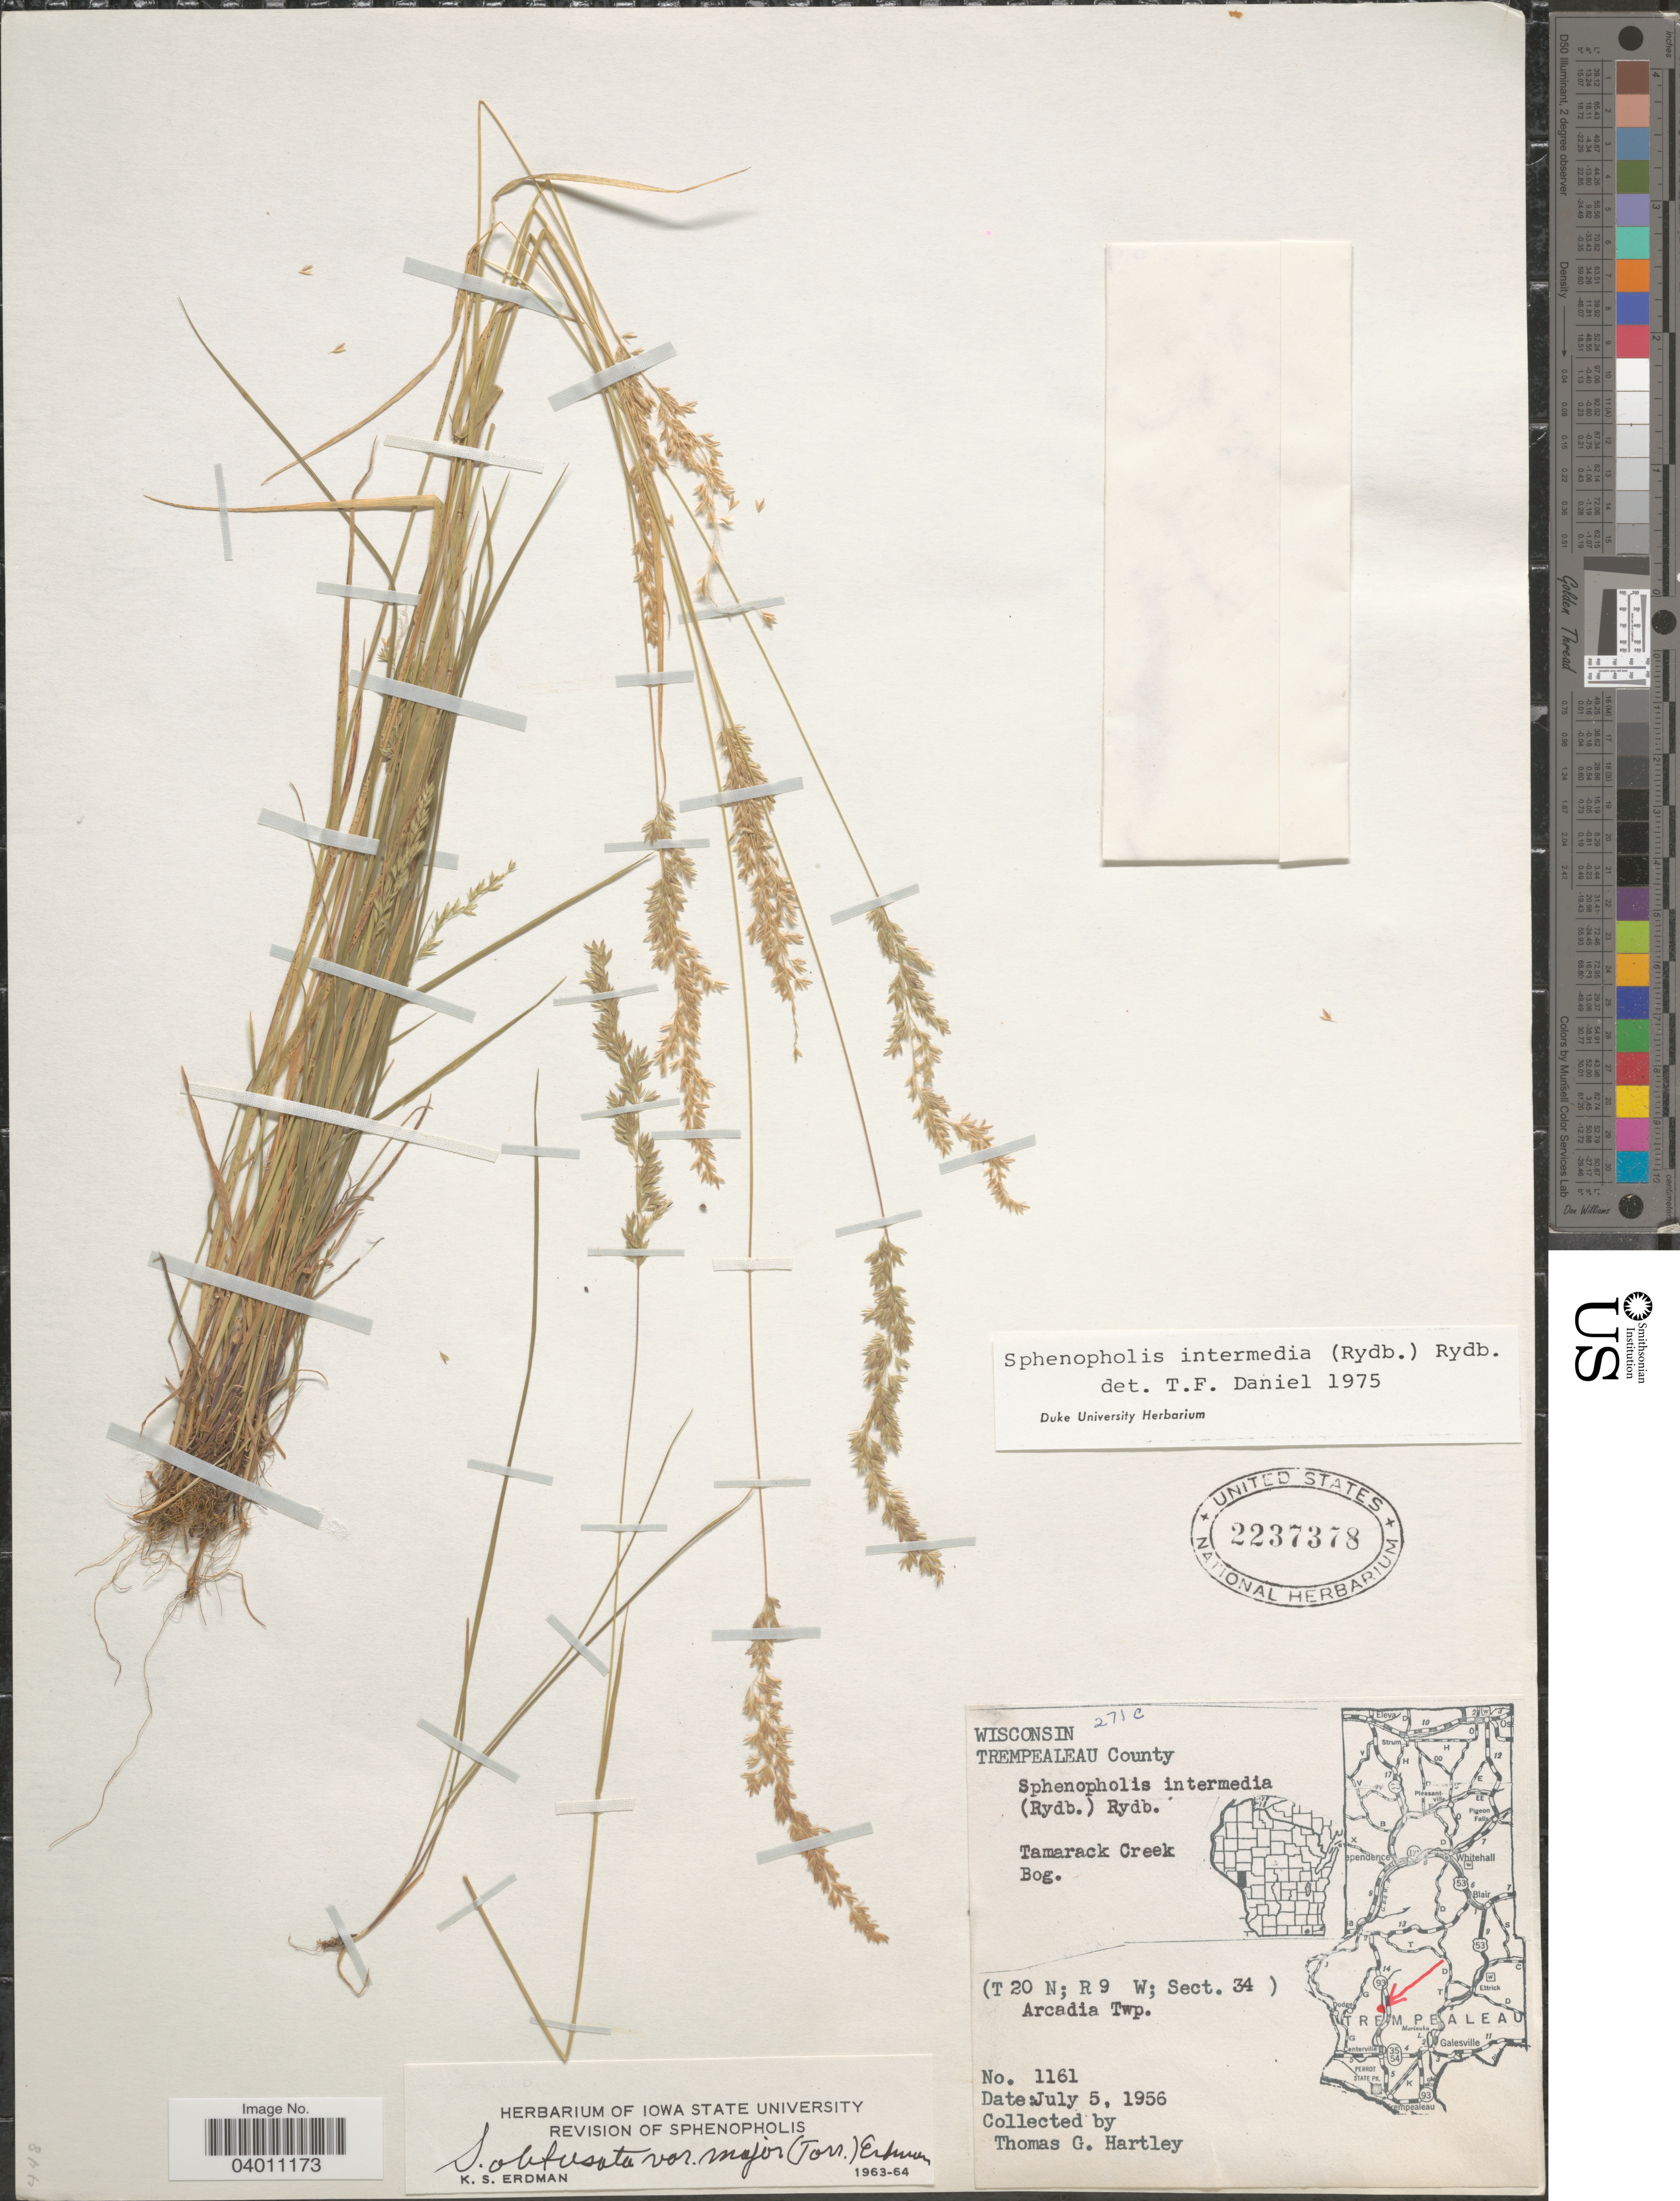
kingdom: Plantae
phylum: Tracheophyta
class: Liliopsida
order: Poales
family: Poaceae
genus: Sphenopholis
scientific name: Sphenopholis intermedia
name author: (Rydb.) Rydb.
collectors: T. G. Hartley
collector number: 1161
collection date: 1956-07-05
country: United States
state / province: Wisconsin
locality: Trempealeau County. Tamarack Creek. Bog. (T 20 N; R 9 W; Sect. 34). Arcadia Twp.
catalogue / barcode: US 2237378